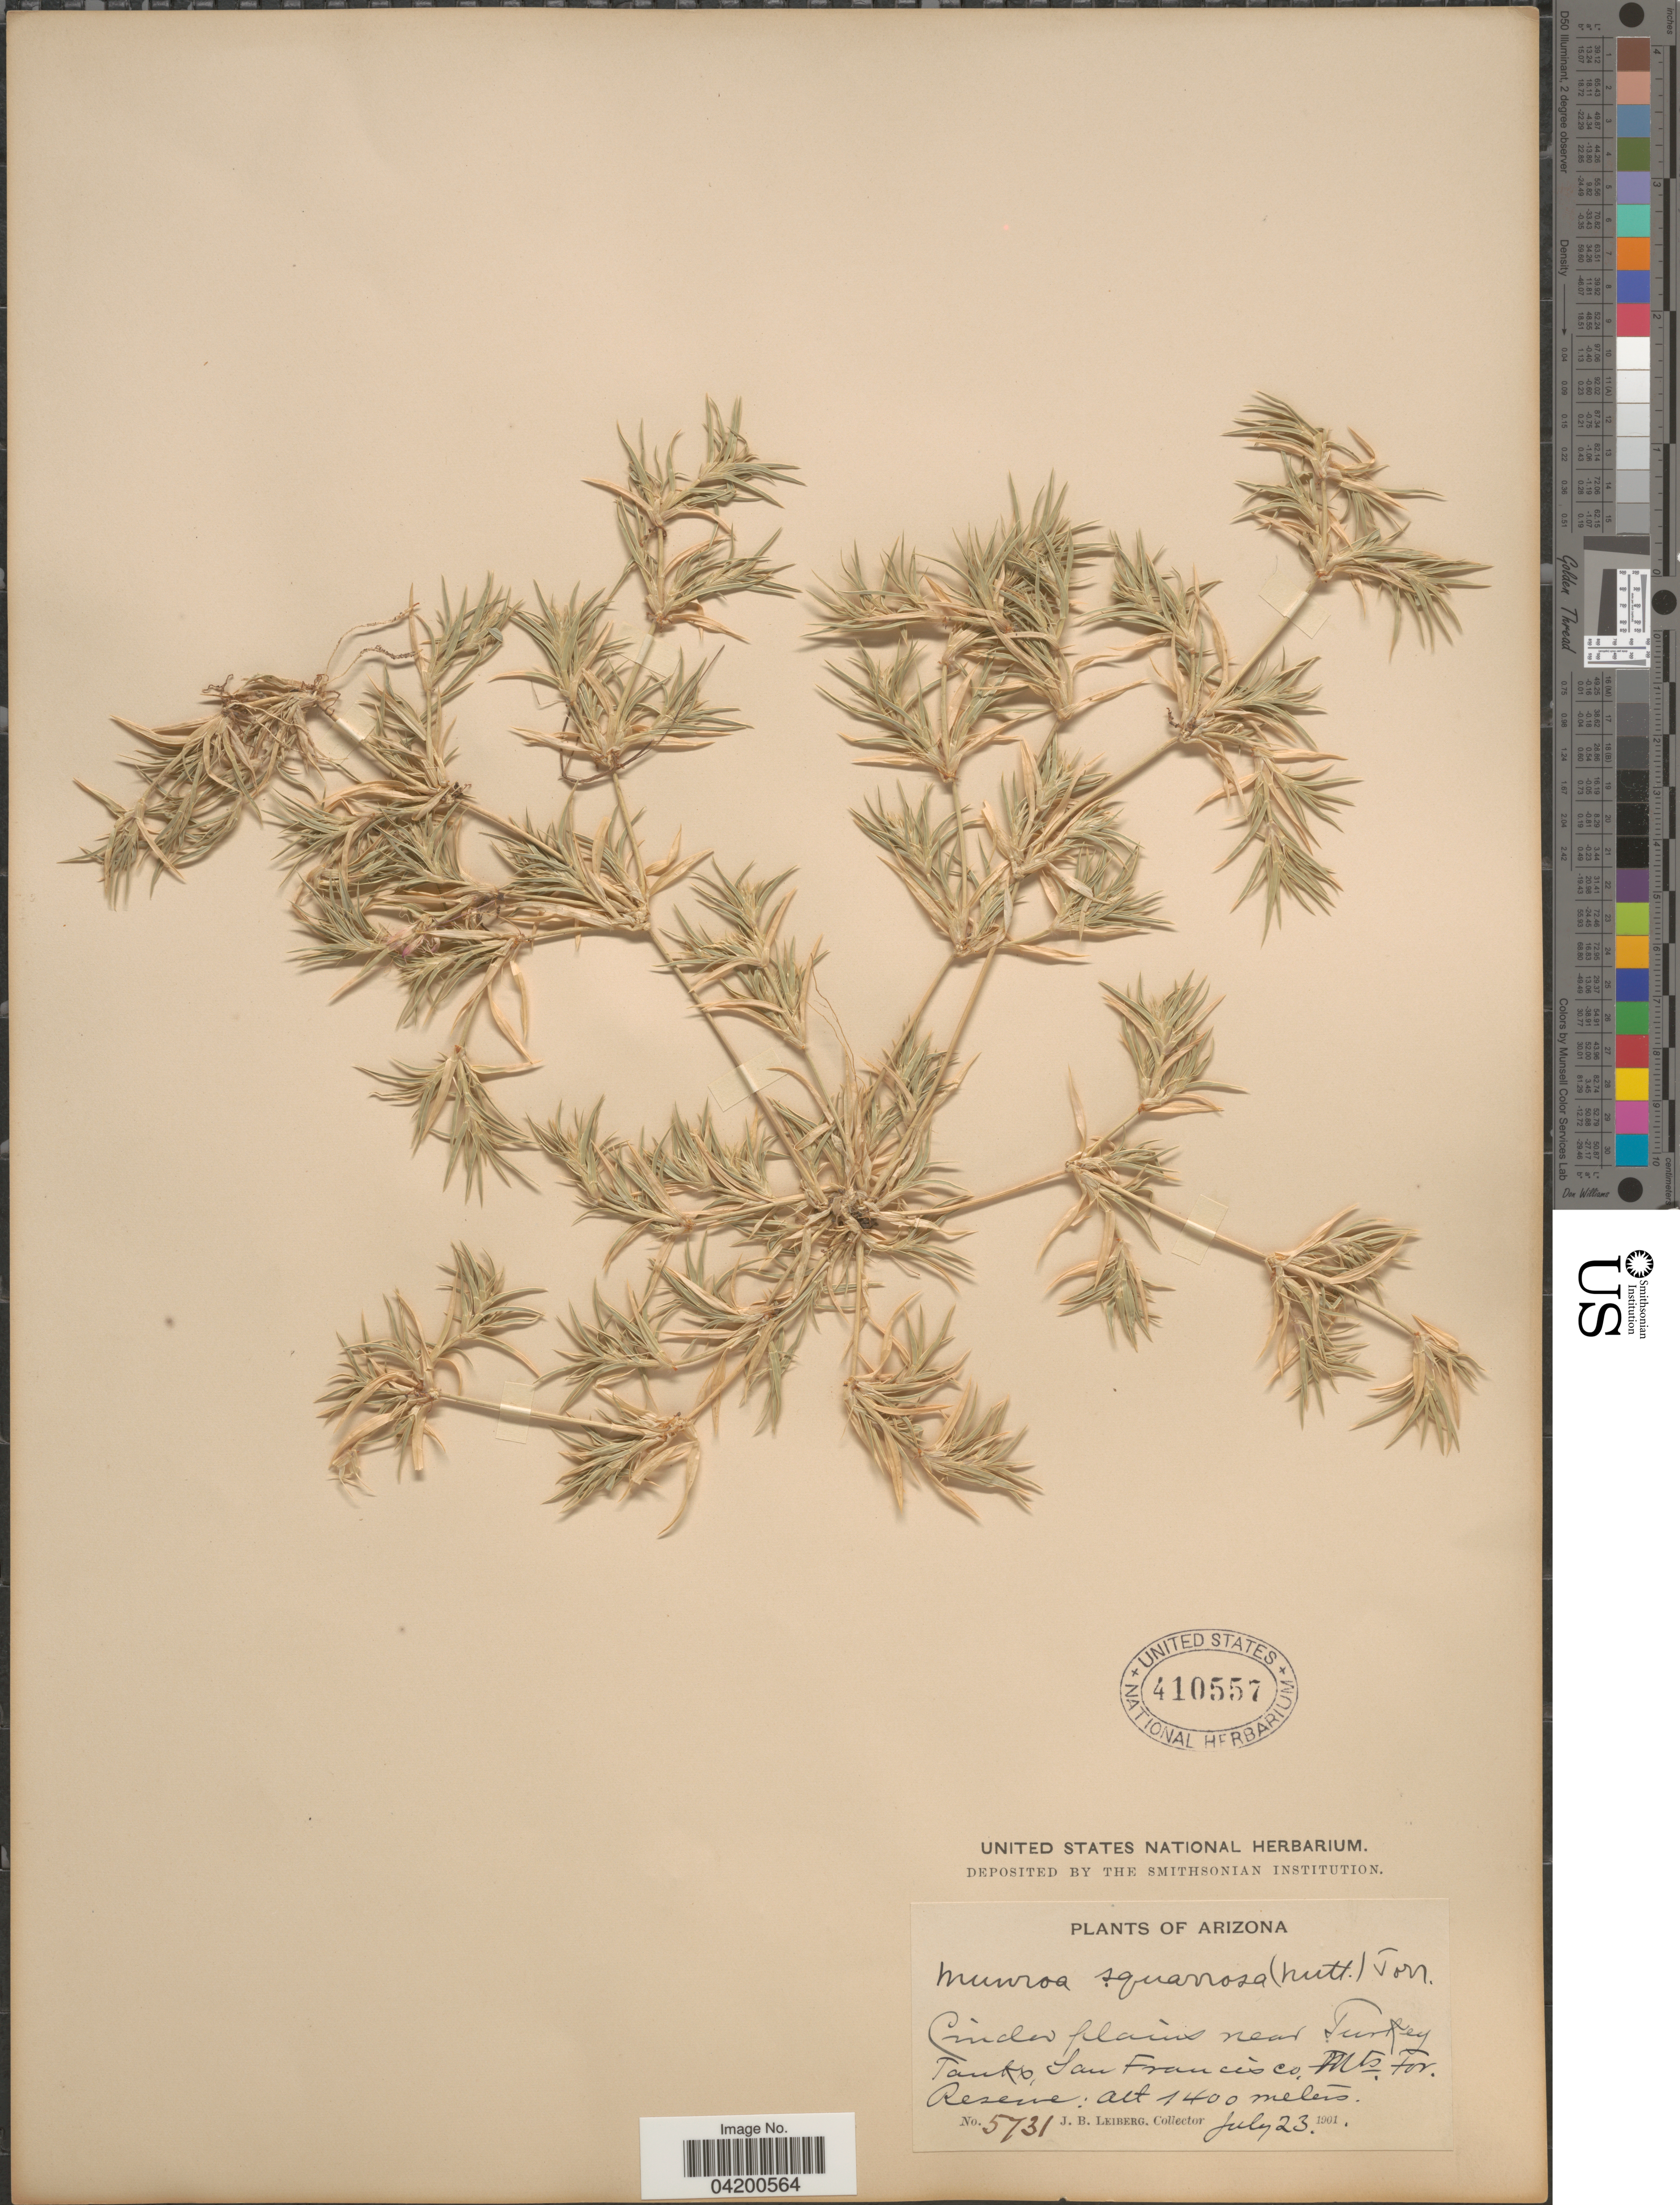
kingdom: Plantae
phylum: Tracheophyta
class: Liliopsida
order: Poales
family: Poaceae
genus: Munroa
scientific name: Munroa squarrosa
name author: (Nutt.) Torr.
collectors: J. B. Leiberg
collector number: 5731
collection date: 1901-07-23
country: United States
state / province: Arizona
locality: Cinder plains near Turkey Tanks, San Francisco Mts. For. Reserve.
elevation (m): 1400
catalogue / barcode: US 410557